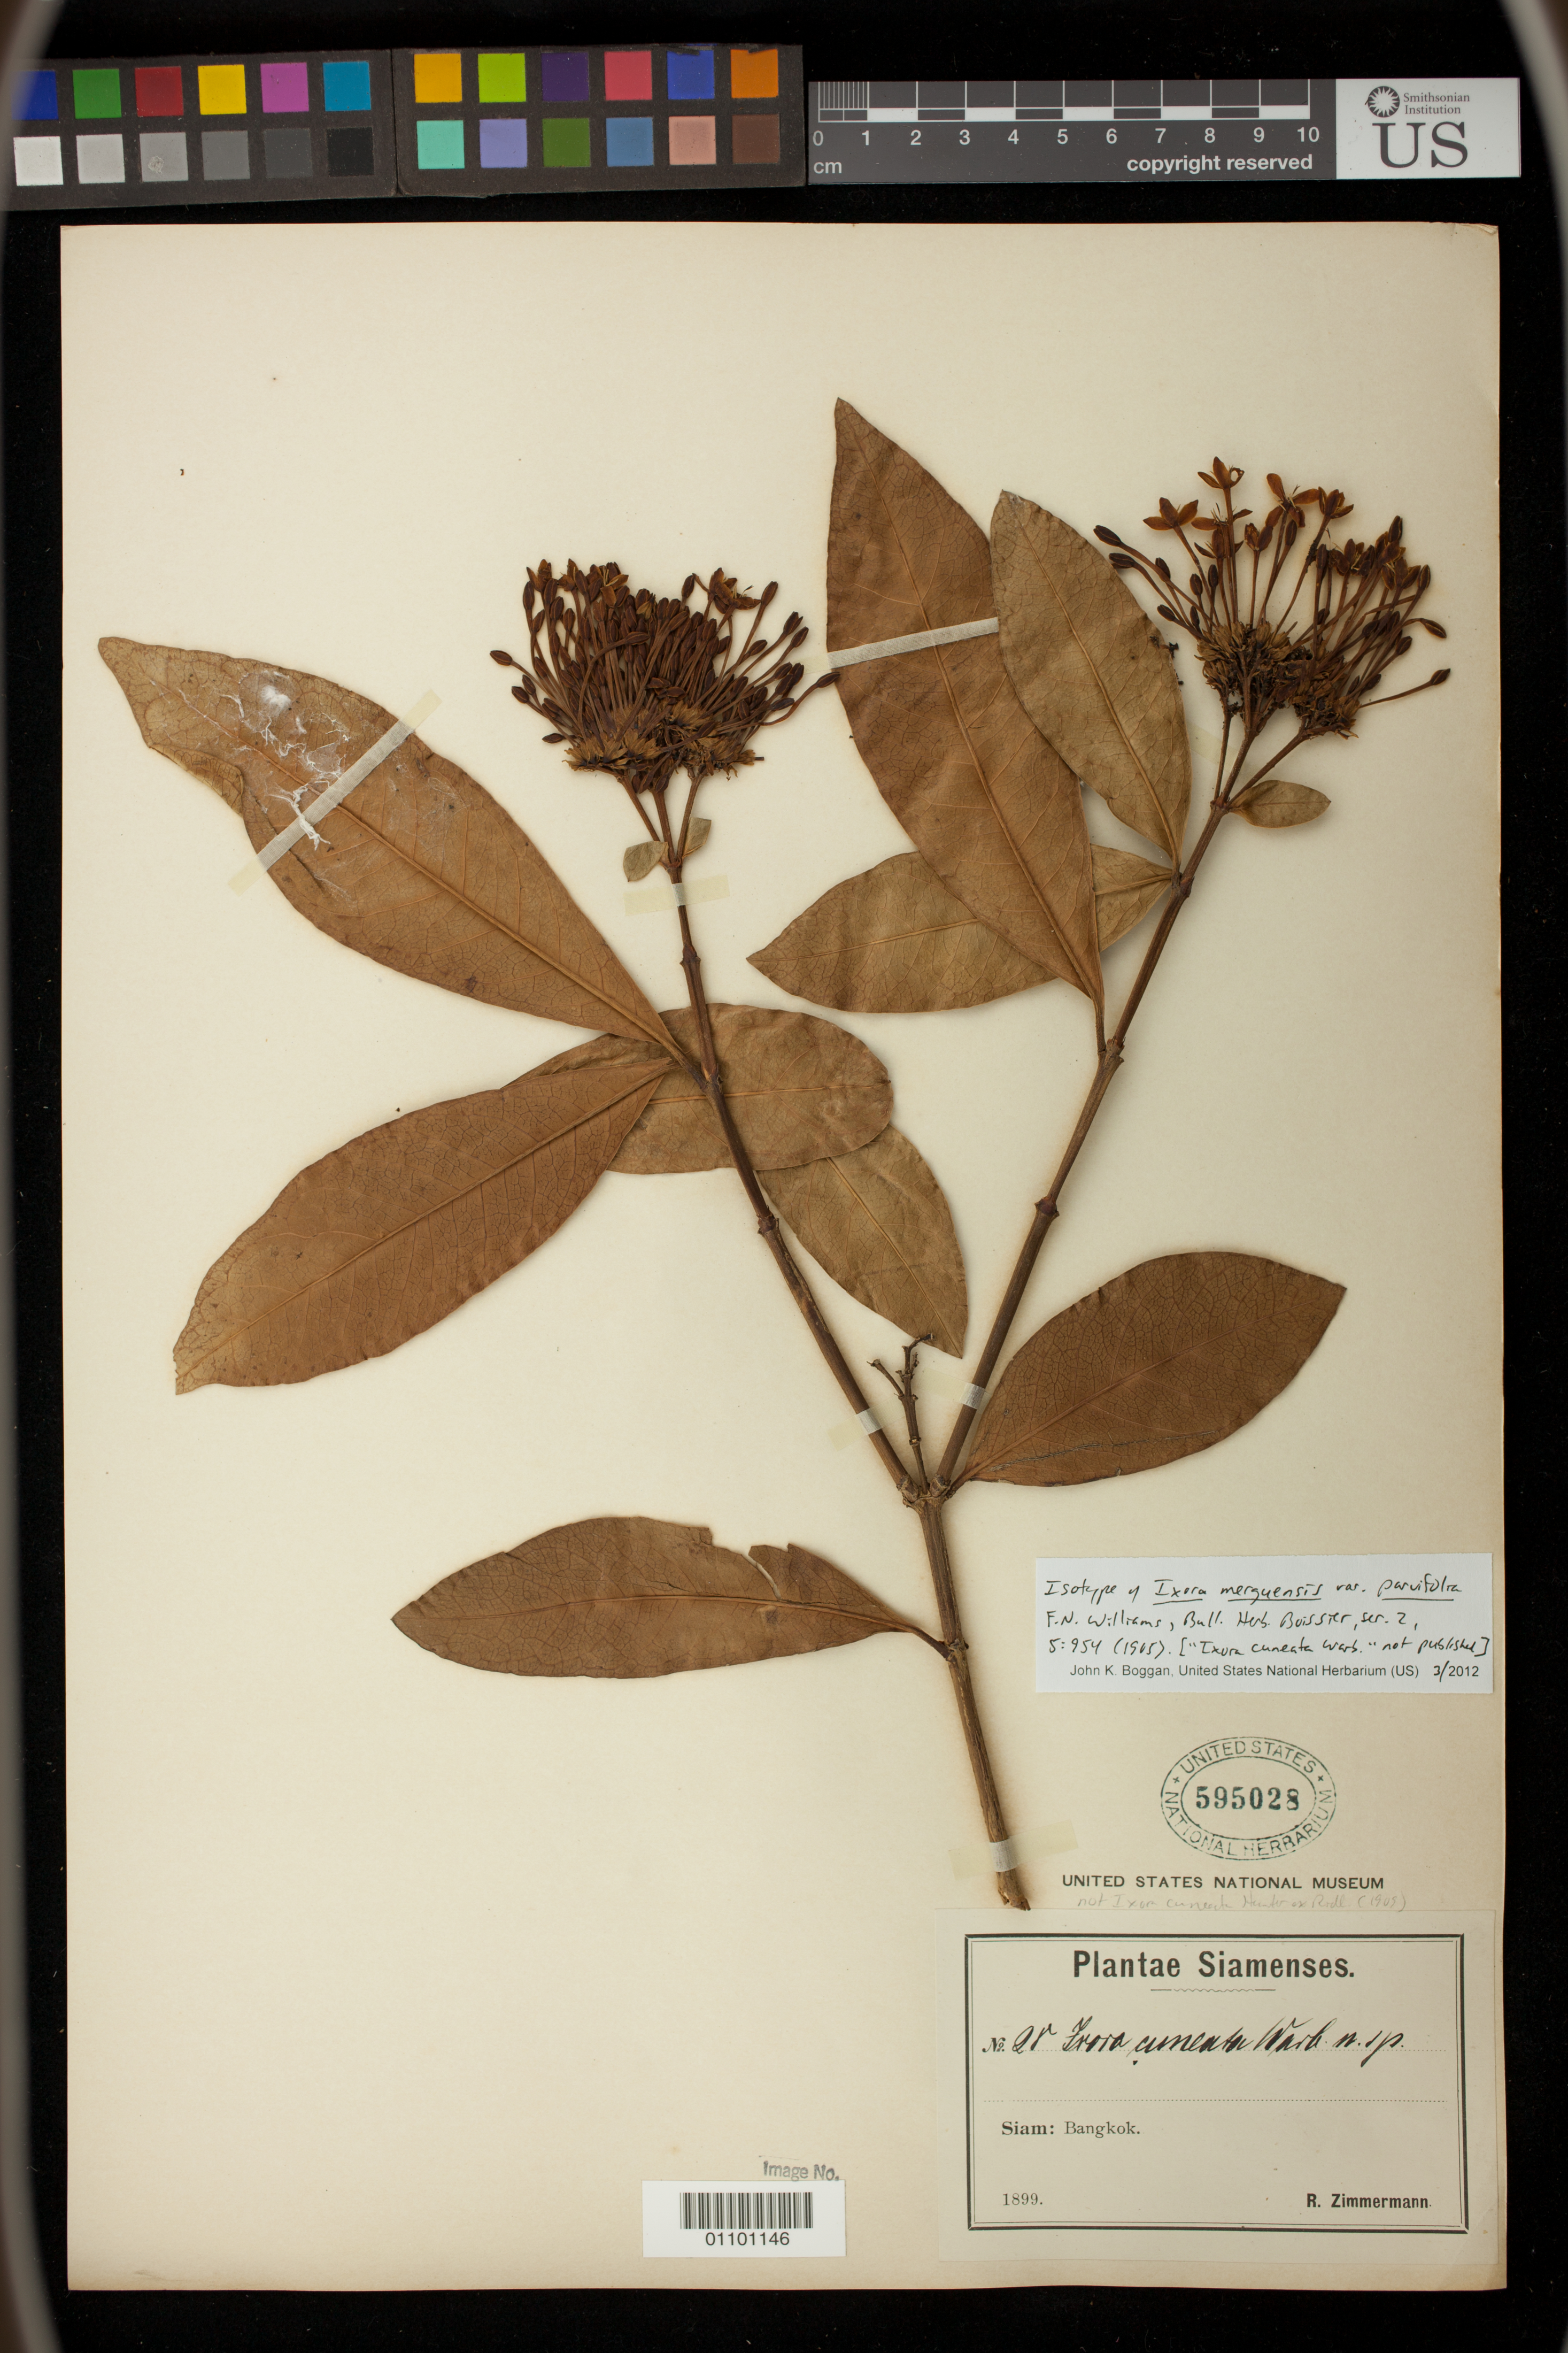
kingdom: Plantae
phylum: Tracheophyta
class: Magnoliopsida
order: Gentianales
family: Rubiaceae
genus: Ixora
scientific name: Ixora merguensis var. parvifolia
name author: F.N. Williams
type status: Isotype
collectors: R. Zimmermann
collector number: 28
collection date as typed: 1899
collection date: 1899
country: Thailand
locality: Siam: Bangkok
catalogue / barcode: US 595028